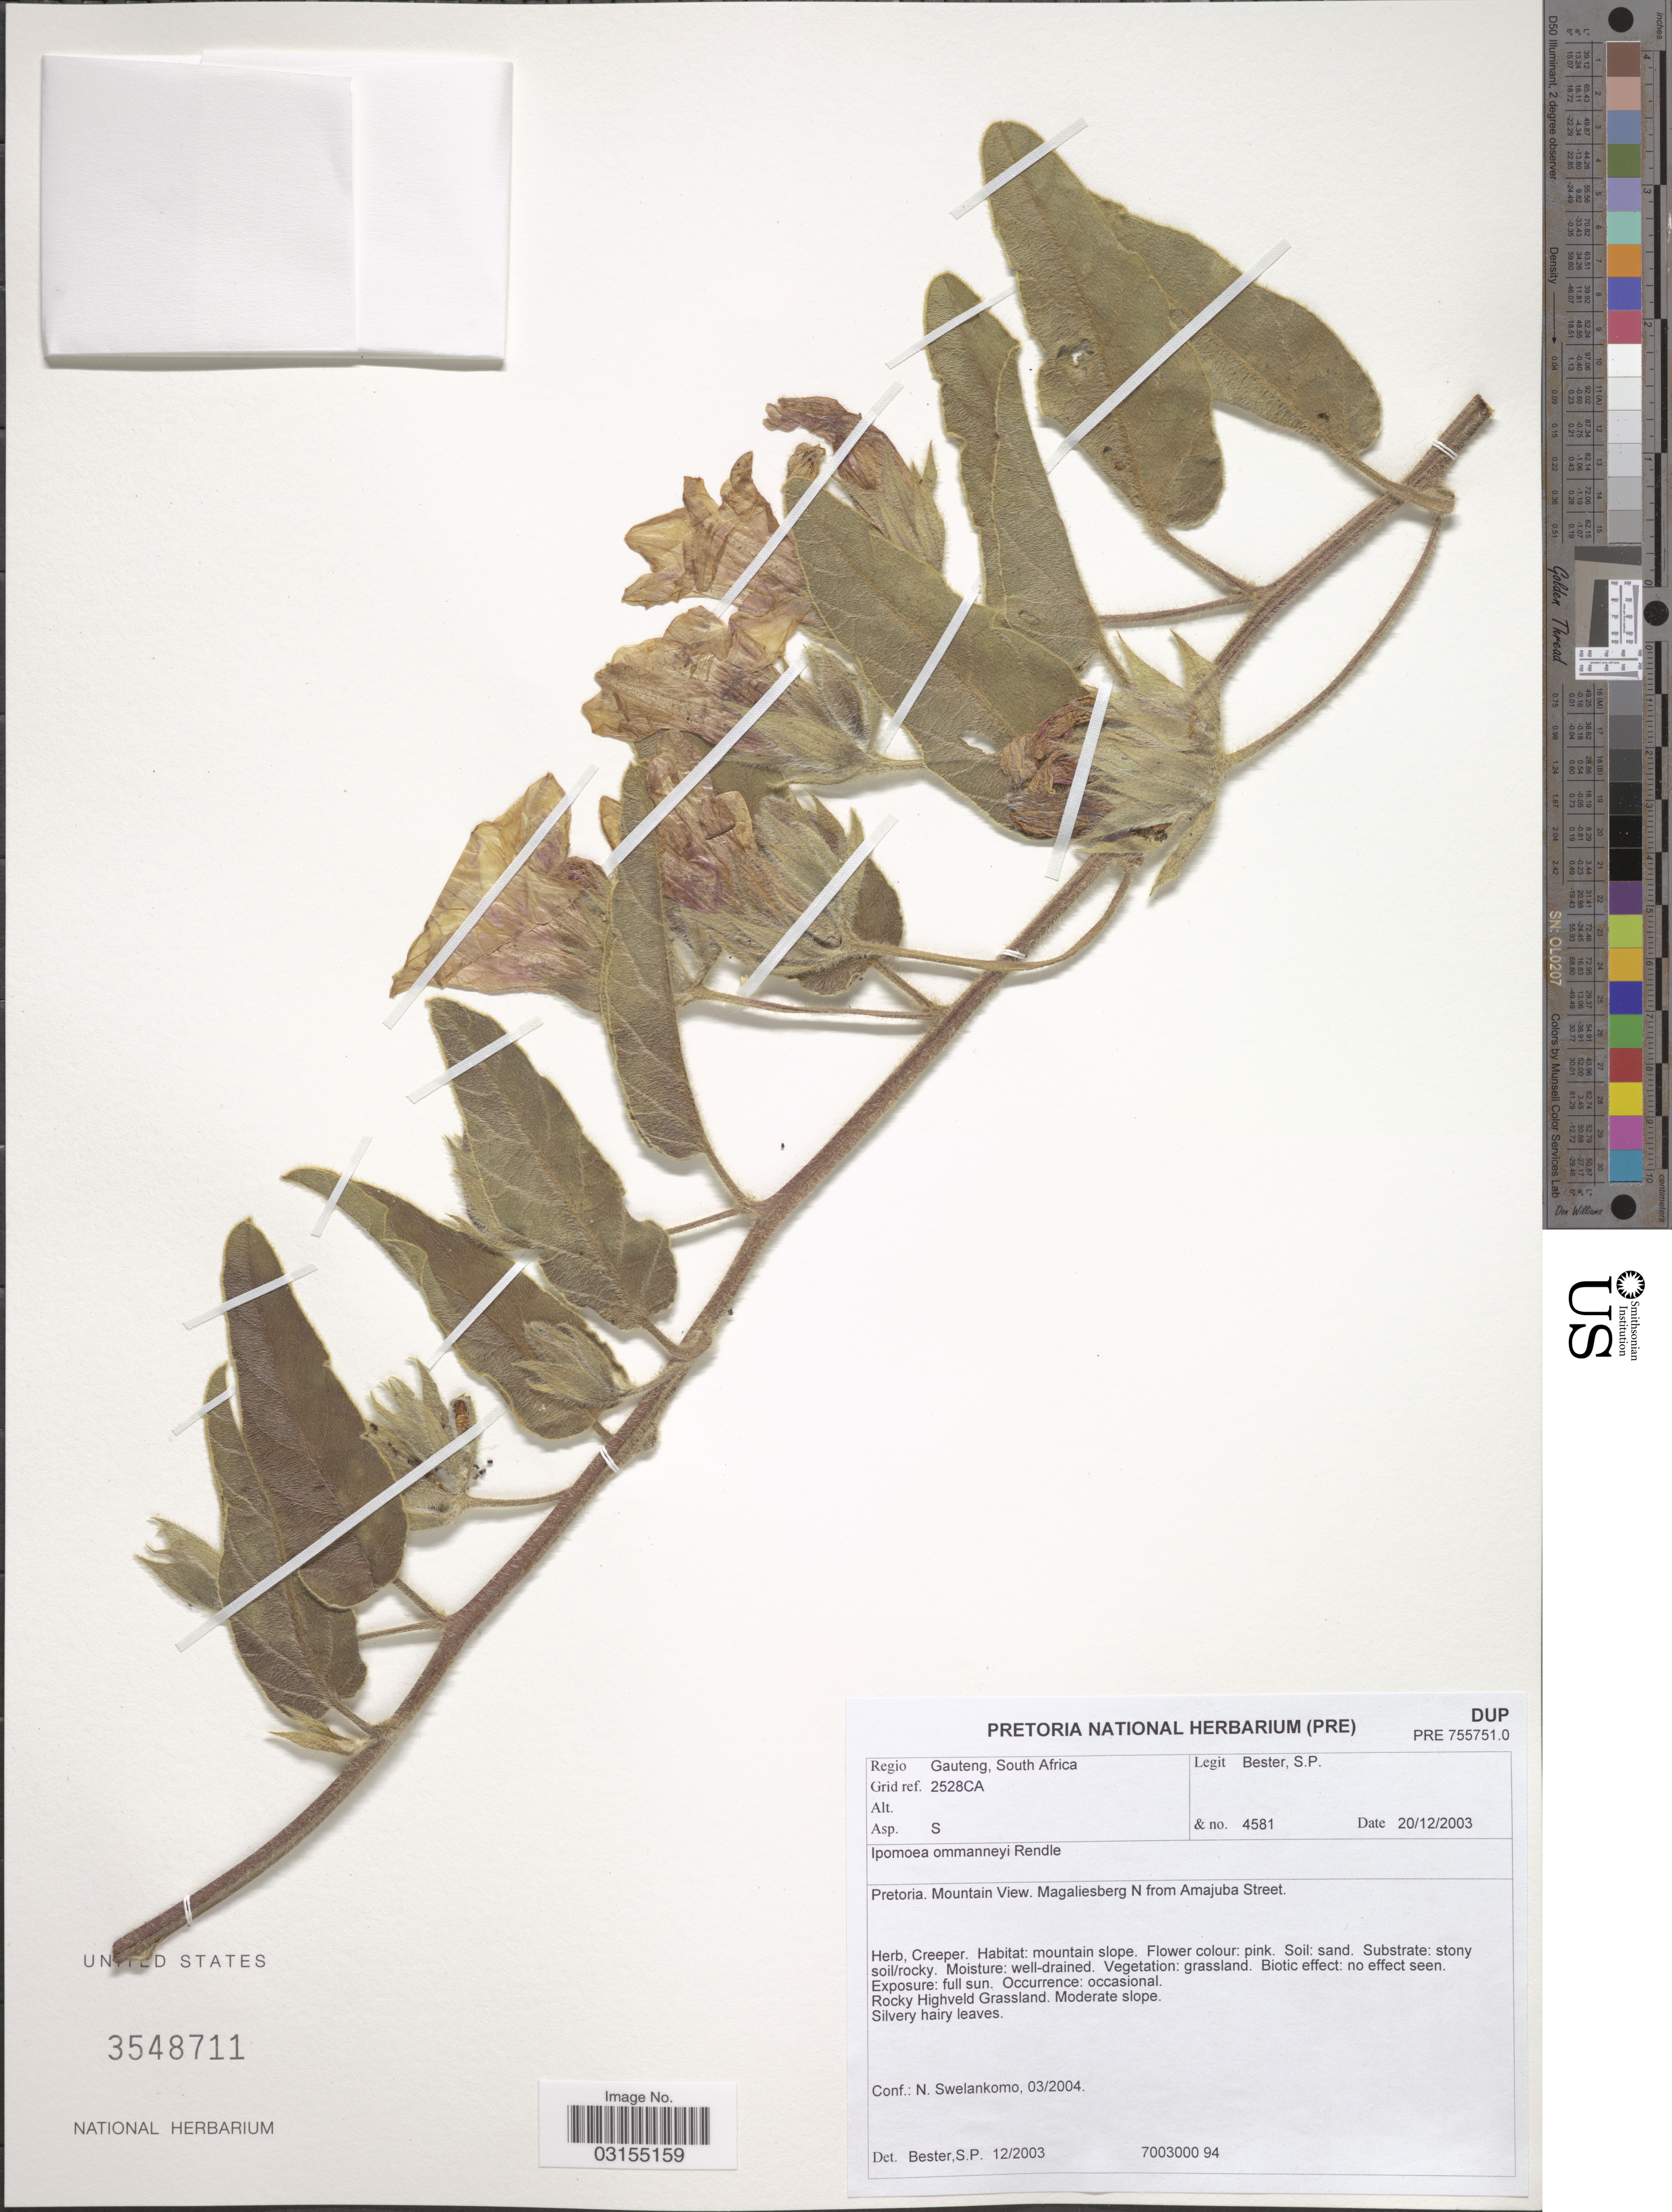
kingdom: Plantae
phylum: Tracheophyta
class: Magnoliopsida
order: Solanales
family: Convolvulaceae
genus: Ipomoea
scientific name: Ipomoea ommannei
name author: Rendle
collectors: S. Bester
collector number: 4581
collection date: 2003-12-20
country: South Africa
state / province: Gauteng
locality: Regio Gauteng, Grid ref. 2528CA. Pretoria Mountain View. Magaliesberg N from Amajuba Street.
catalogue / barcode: US 3548711